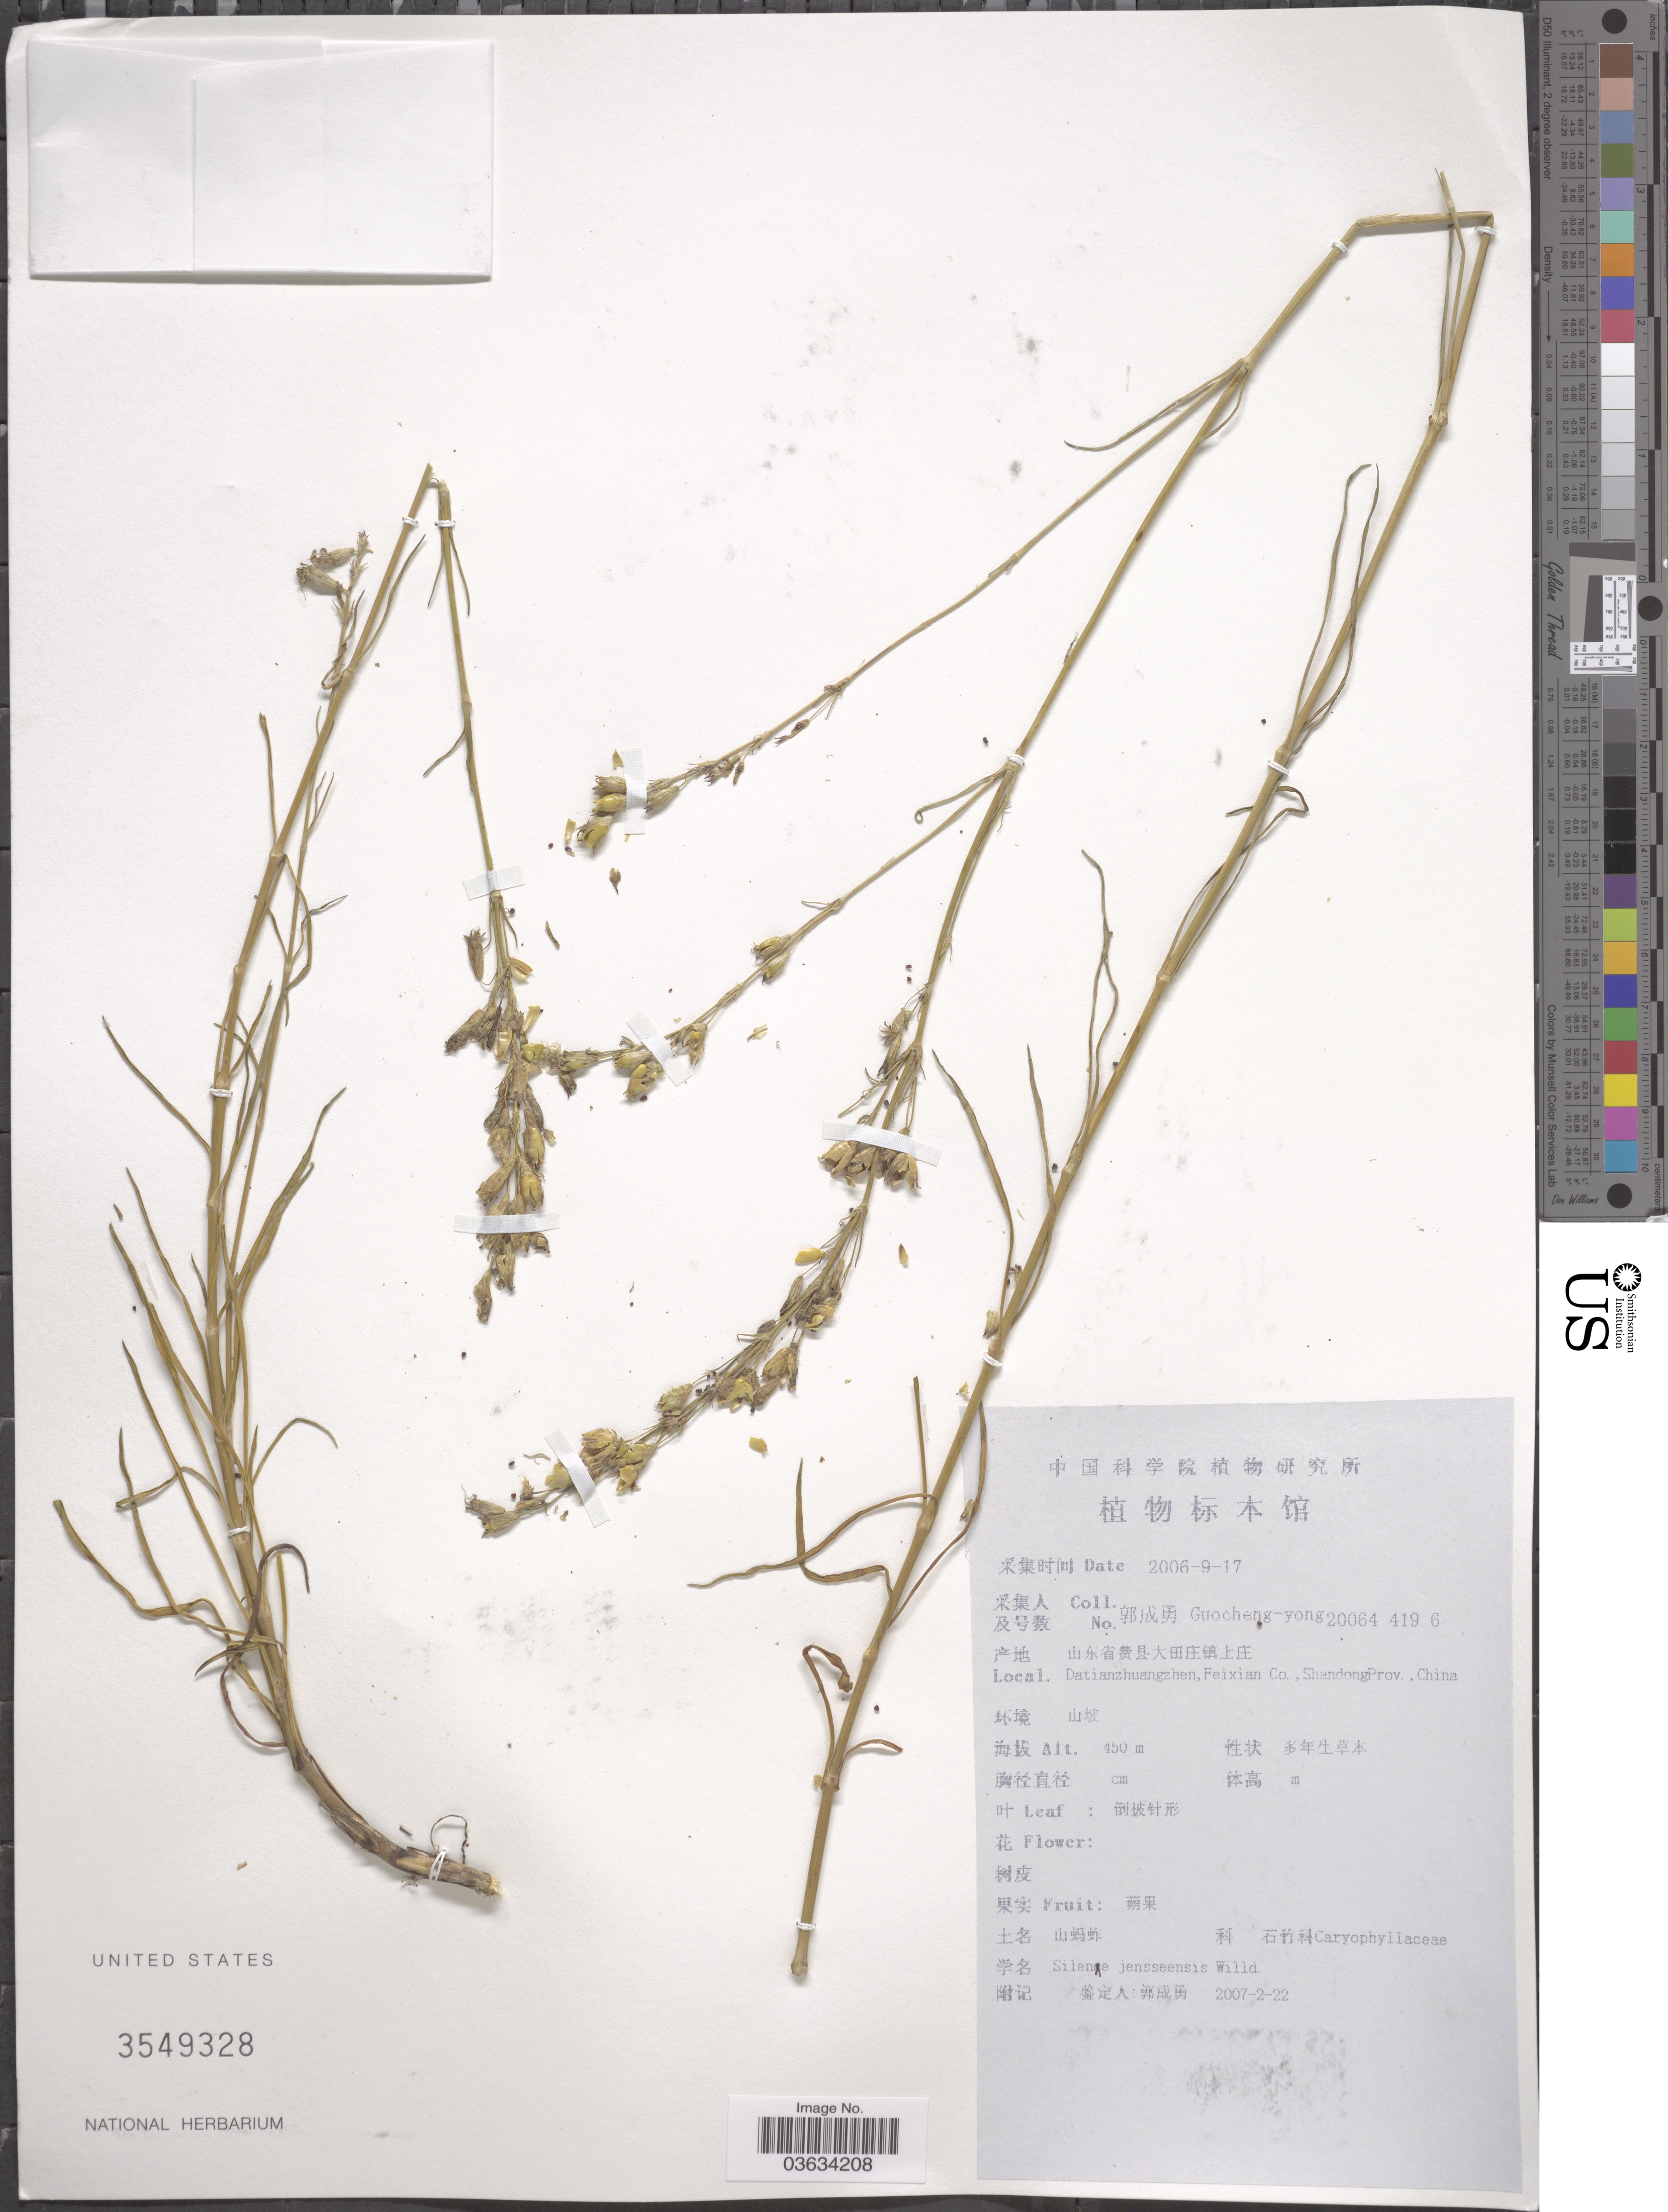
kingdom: Plantae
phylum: Tracheophyta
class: Magnoliopsida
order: Caryophyllales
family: Caryophyllaceae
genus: Silene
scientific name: Silene jenisseensis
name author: Willd.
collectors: Guo cheng-yong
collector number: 20064 419 6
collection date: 2006-09-17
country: China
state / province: Shandong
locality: Datianzhuangzhen, Feixian Co.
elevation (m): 450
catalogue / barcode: US 3549328